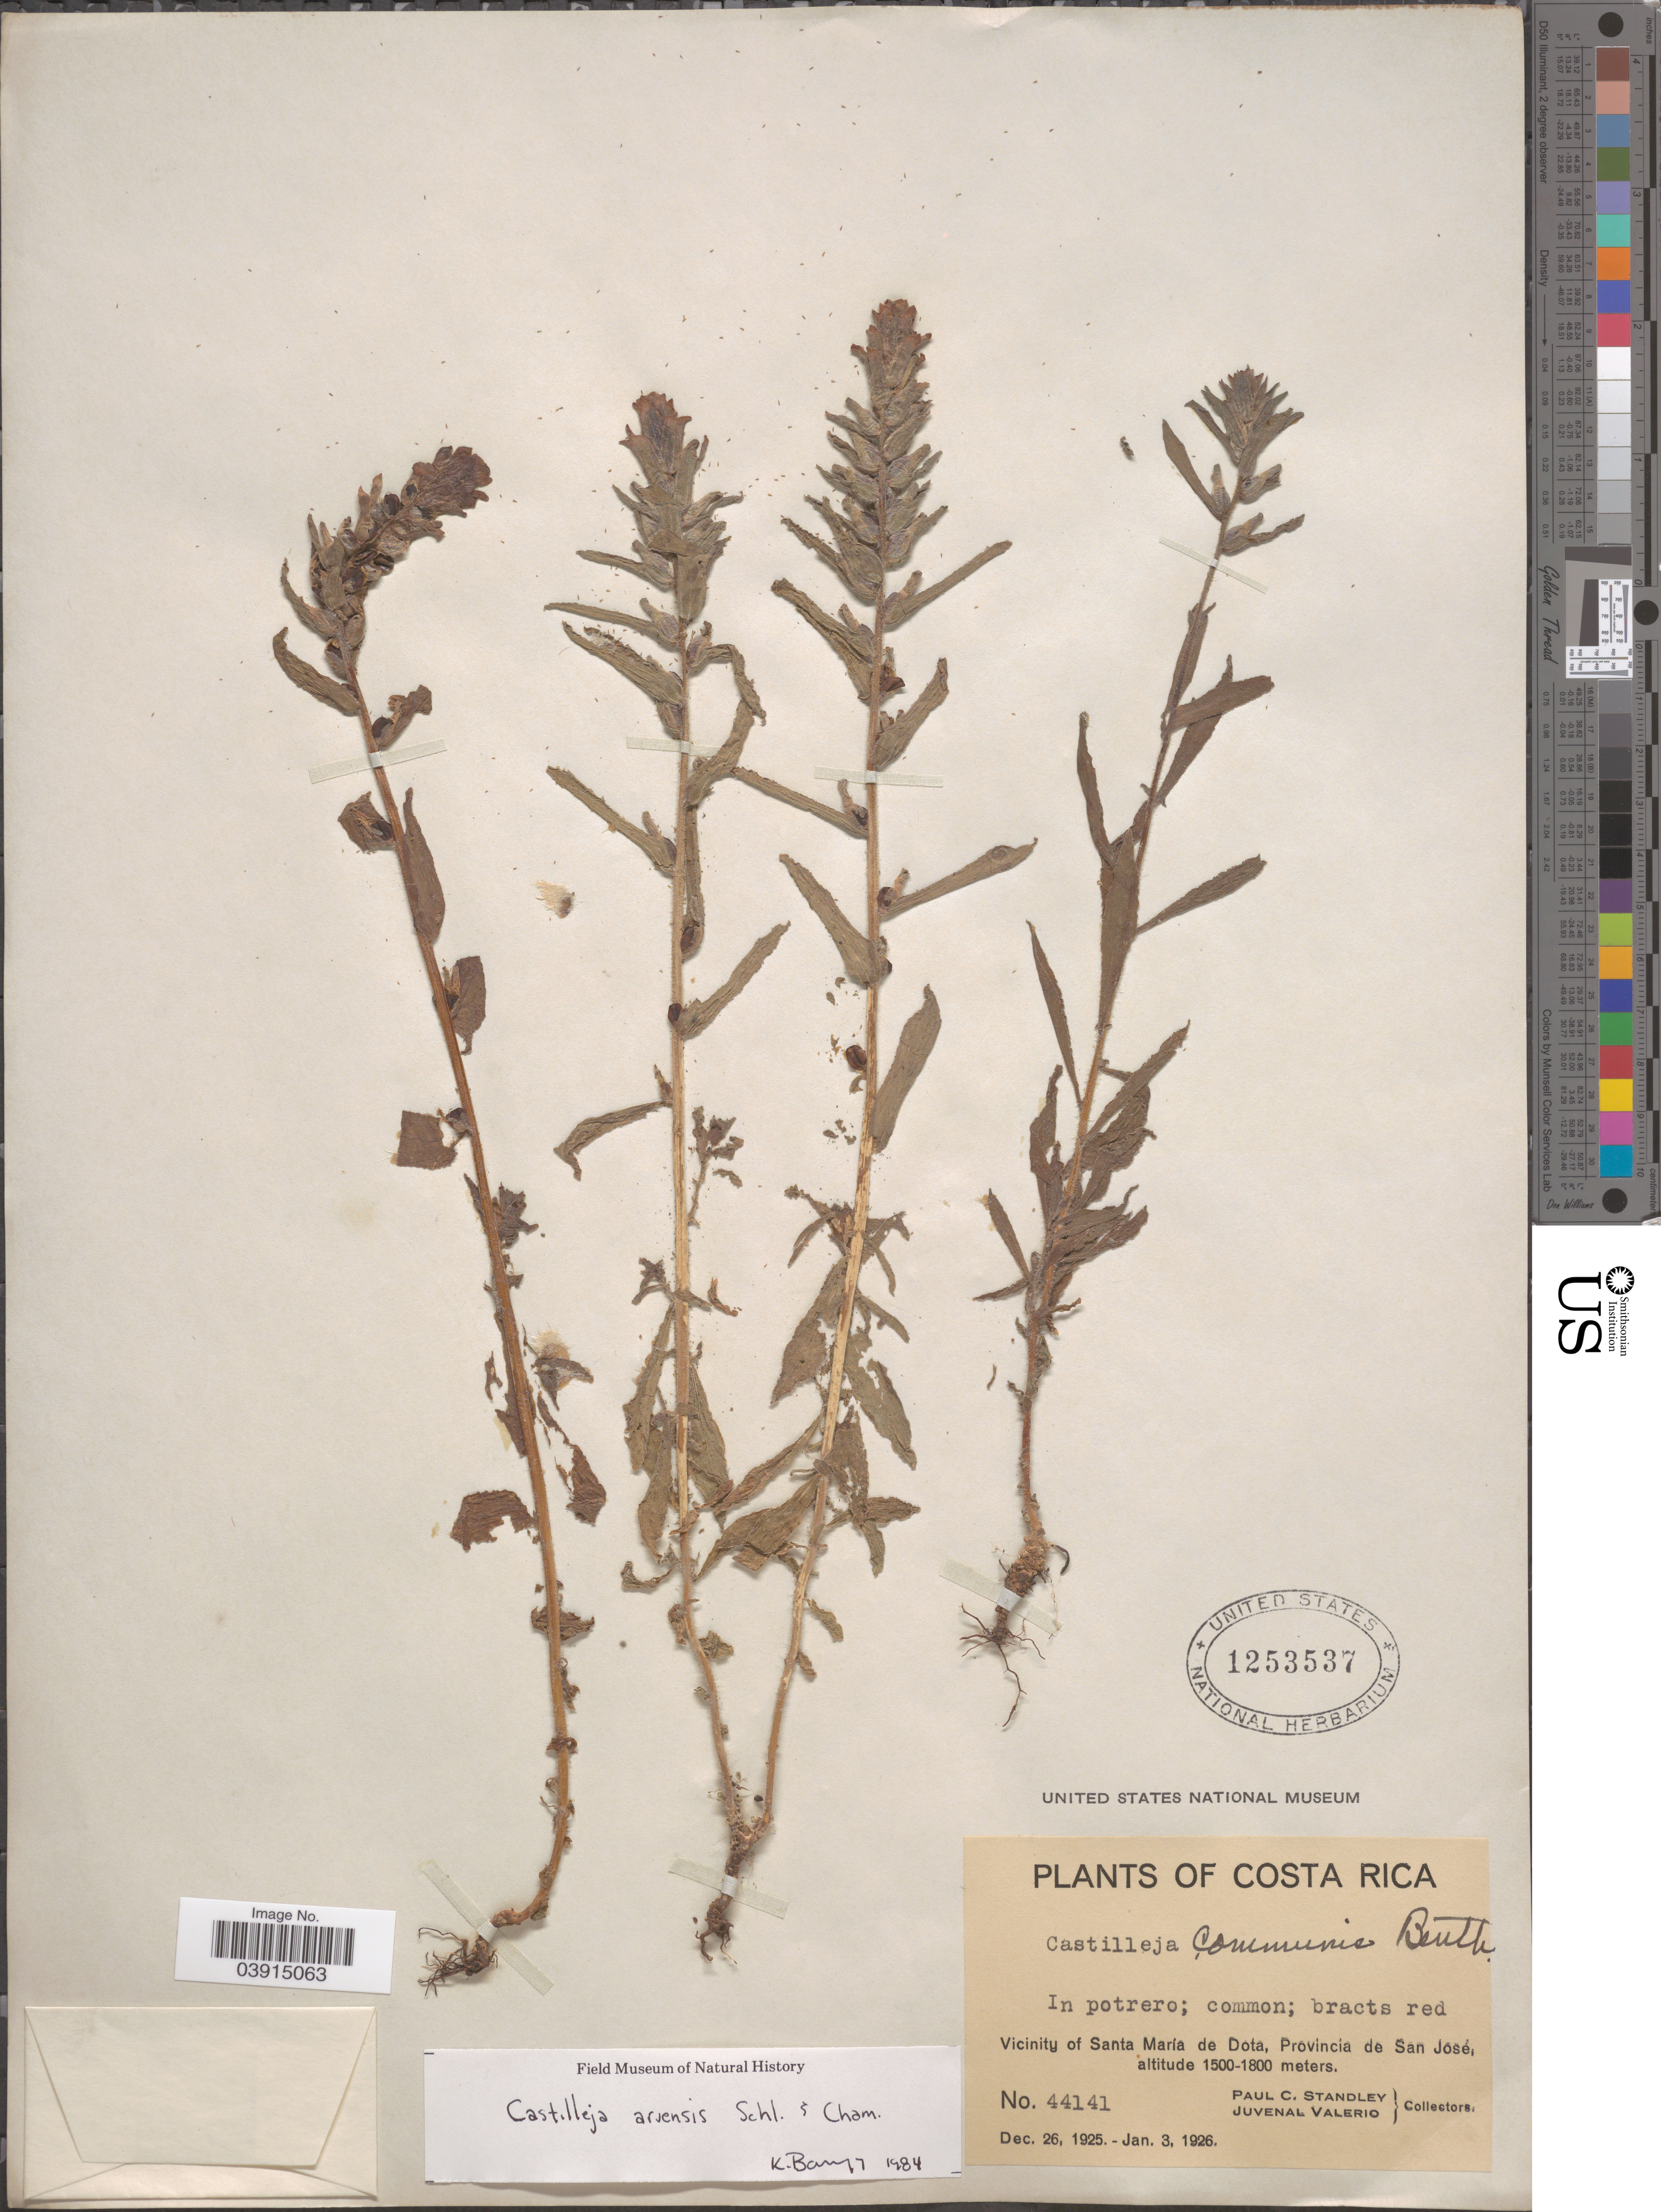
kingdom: Plantae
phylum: Tracheophyta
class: Magnoliopsida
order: Lamiales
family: Orobanchaceae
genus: Castilleja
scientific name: Castilleja arvensis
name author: Schltdl. & Cham.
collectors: P. C. Standley & J. Valerio R.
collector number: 44141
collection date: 1925-12-26/1926-01-03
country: Costa Rica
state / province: San José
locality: Vicinity of Santa María de Dota.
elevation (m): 1500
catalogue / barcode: US 1253537